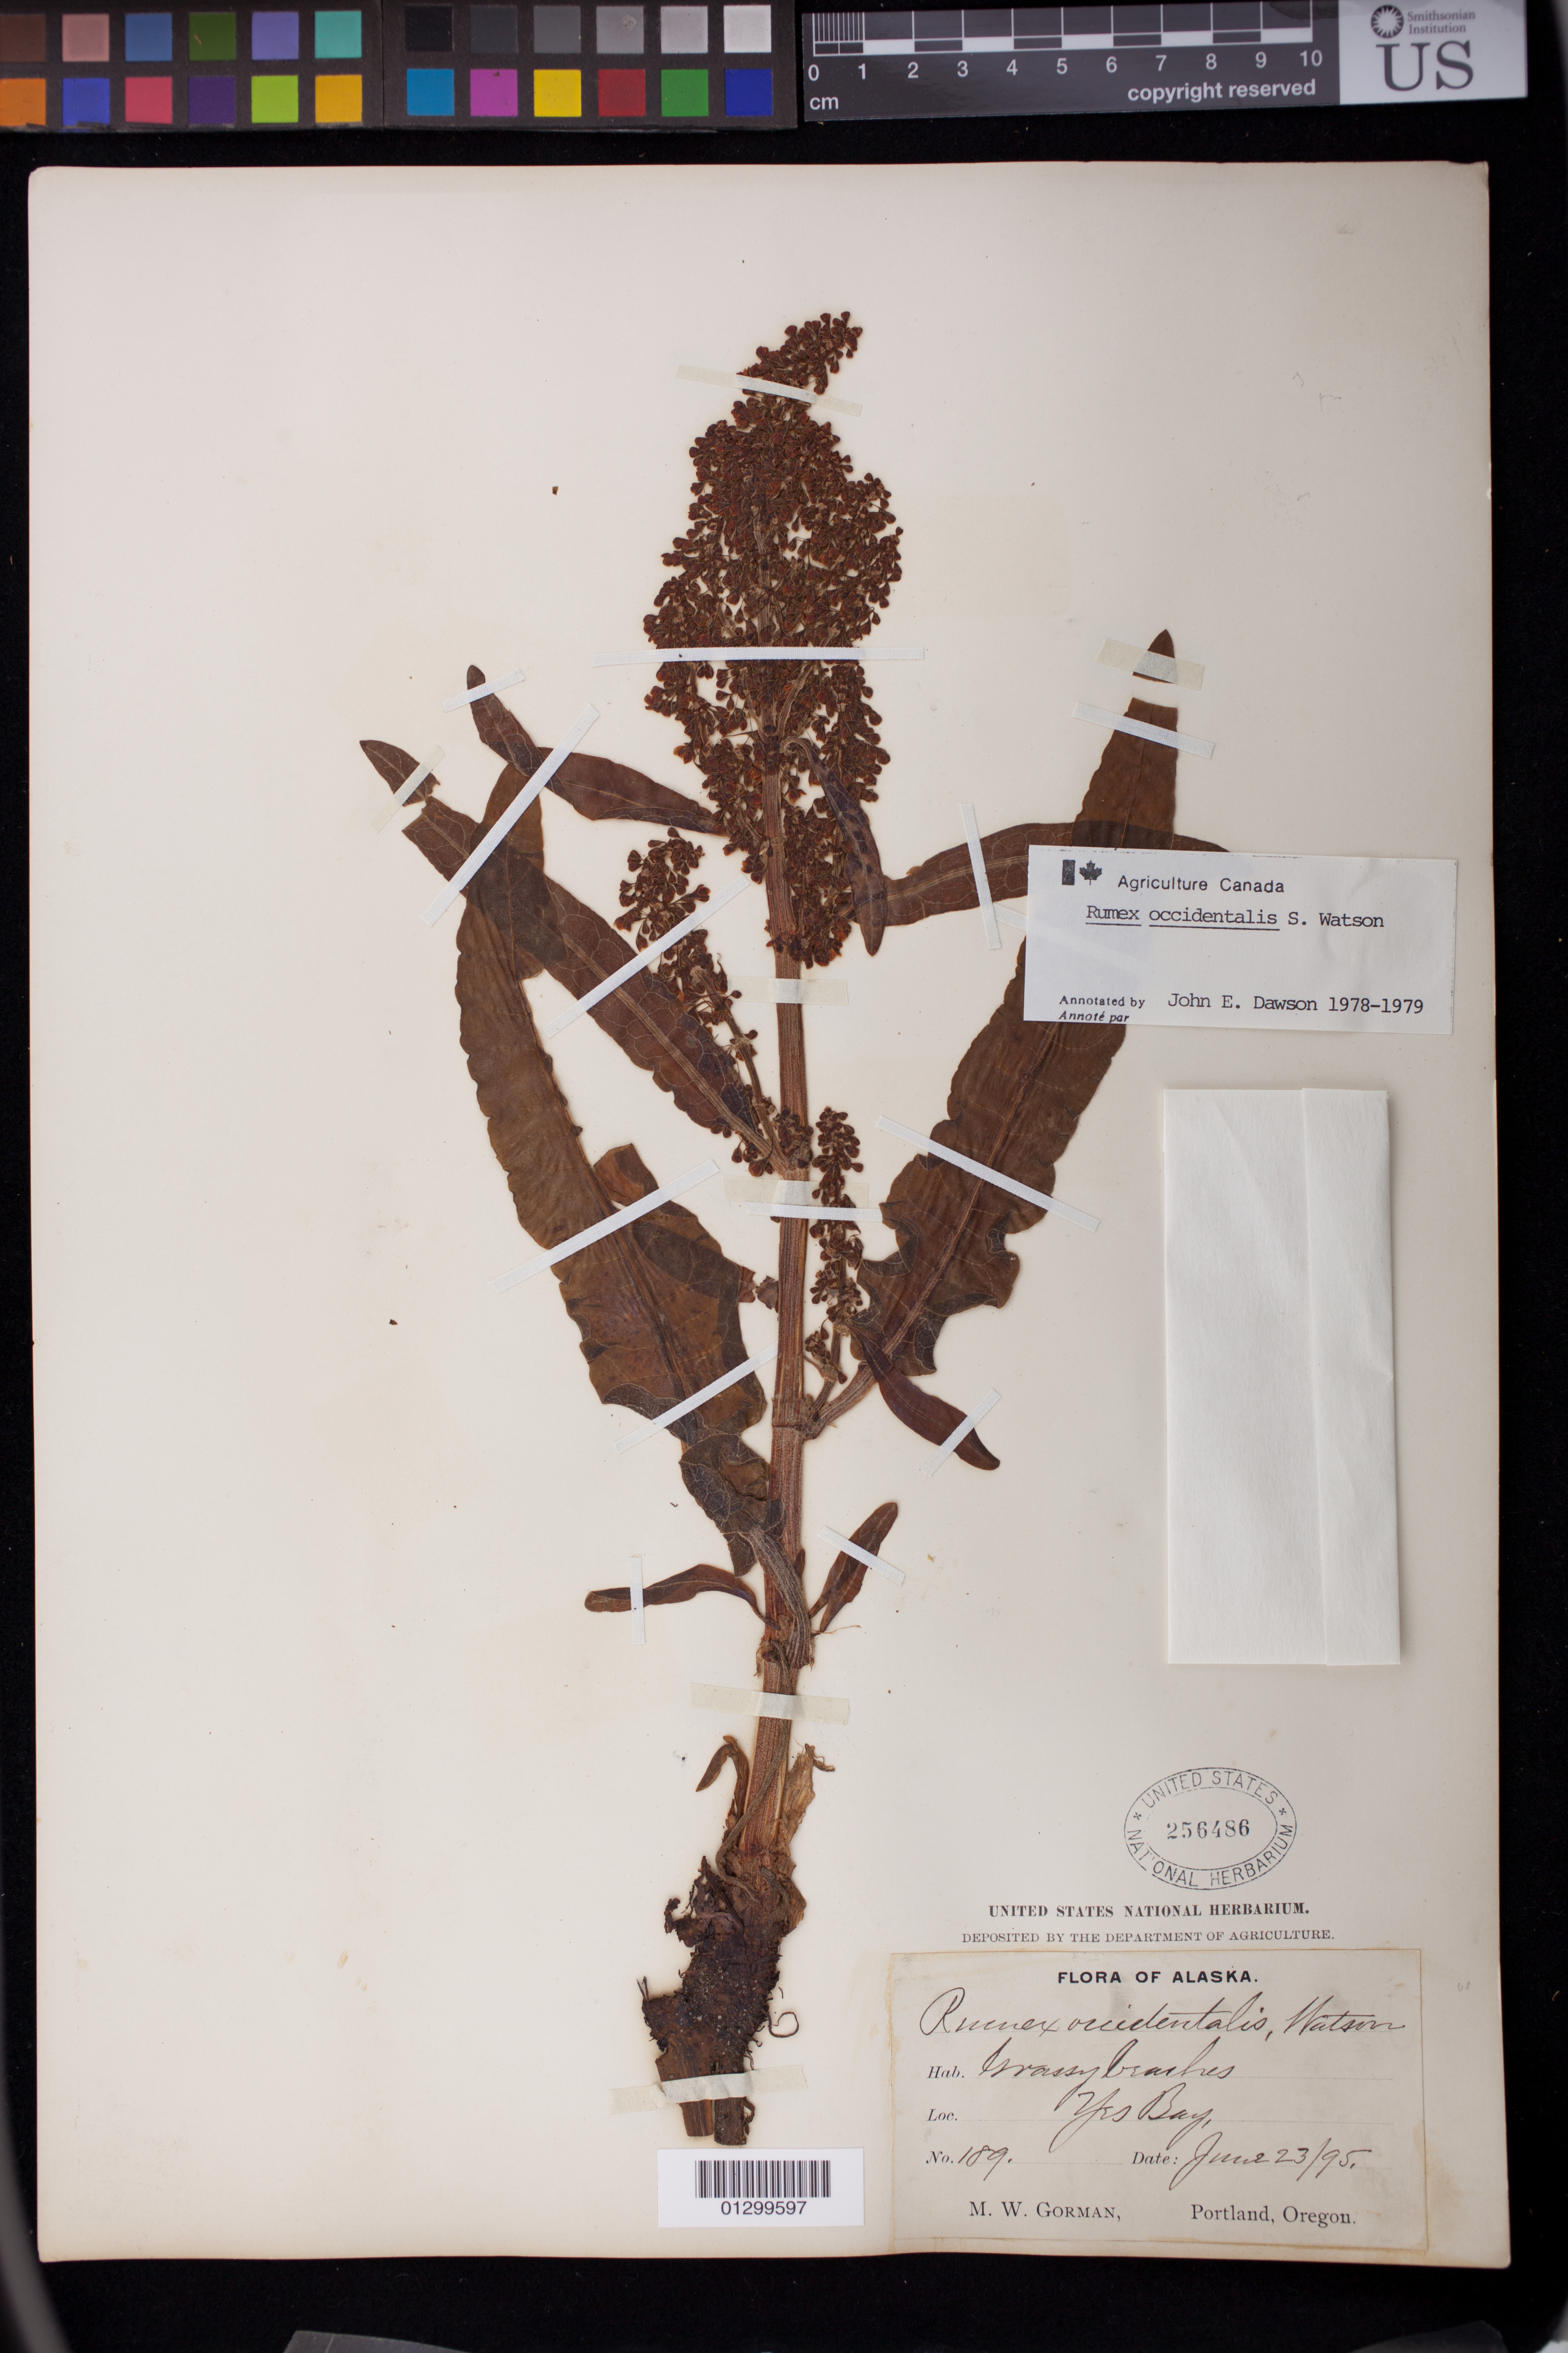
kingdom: Plantae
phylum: Tracheophyta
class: Magnoliopsida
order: Caryophyllales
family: Polygonaceae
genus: Rumex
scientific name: Rumex occidentalis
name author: S. Watson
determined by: Dawson, J. E.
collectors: M. W. Gorman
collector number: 189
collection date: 1895-06-23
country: United States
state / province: Alaska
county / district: Ketchikan Gateway Borough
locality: Yes Bay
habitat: Grassy beaches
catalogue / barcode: US 256486